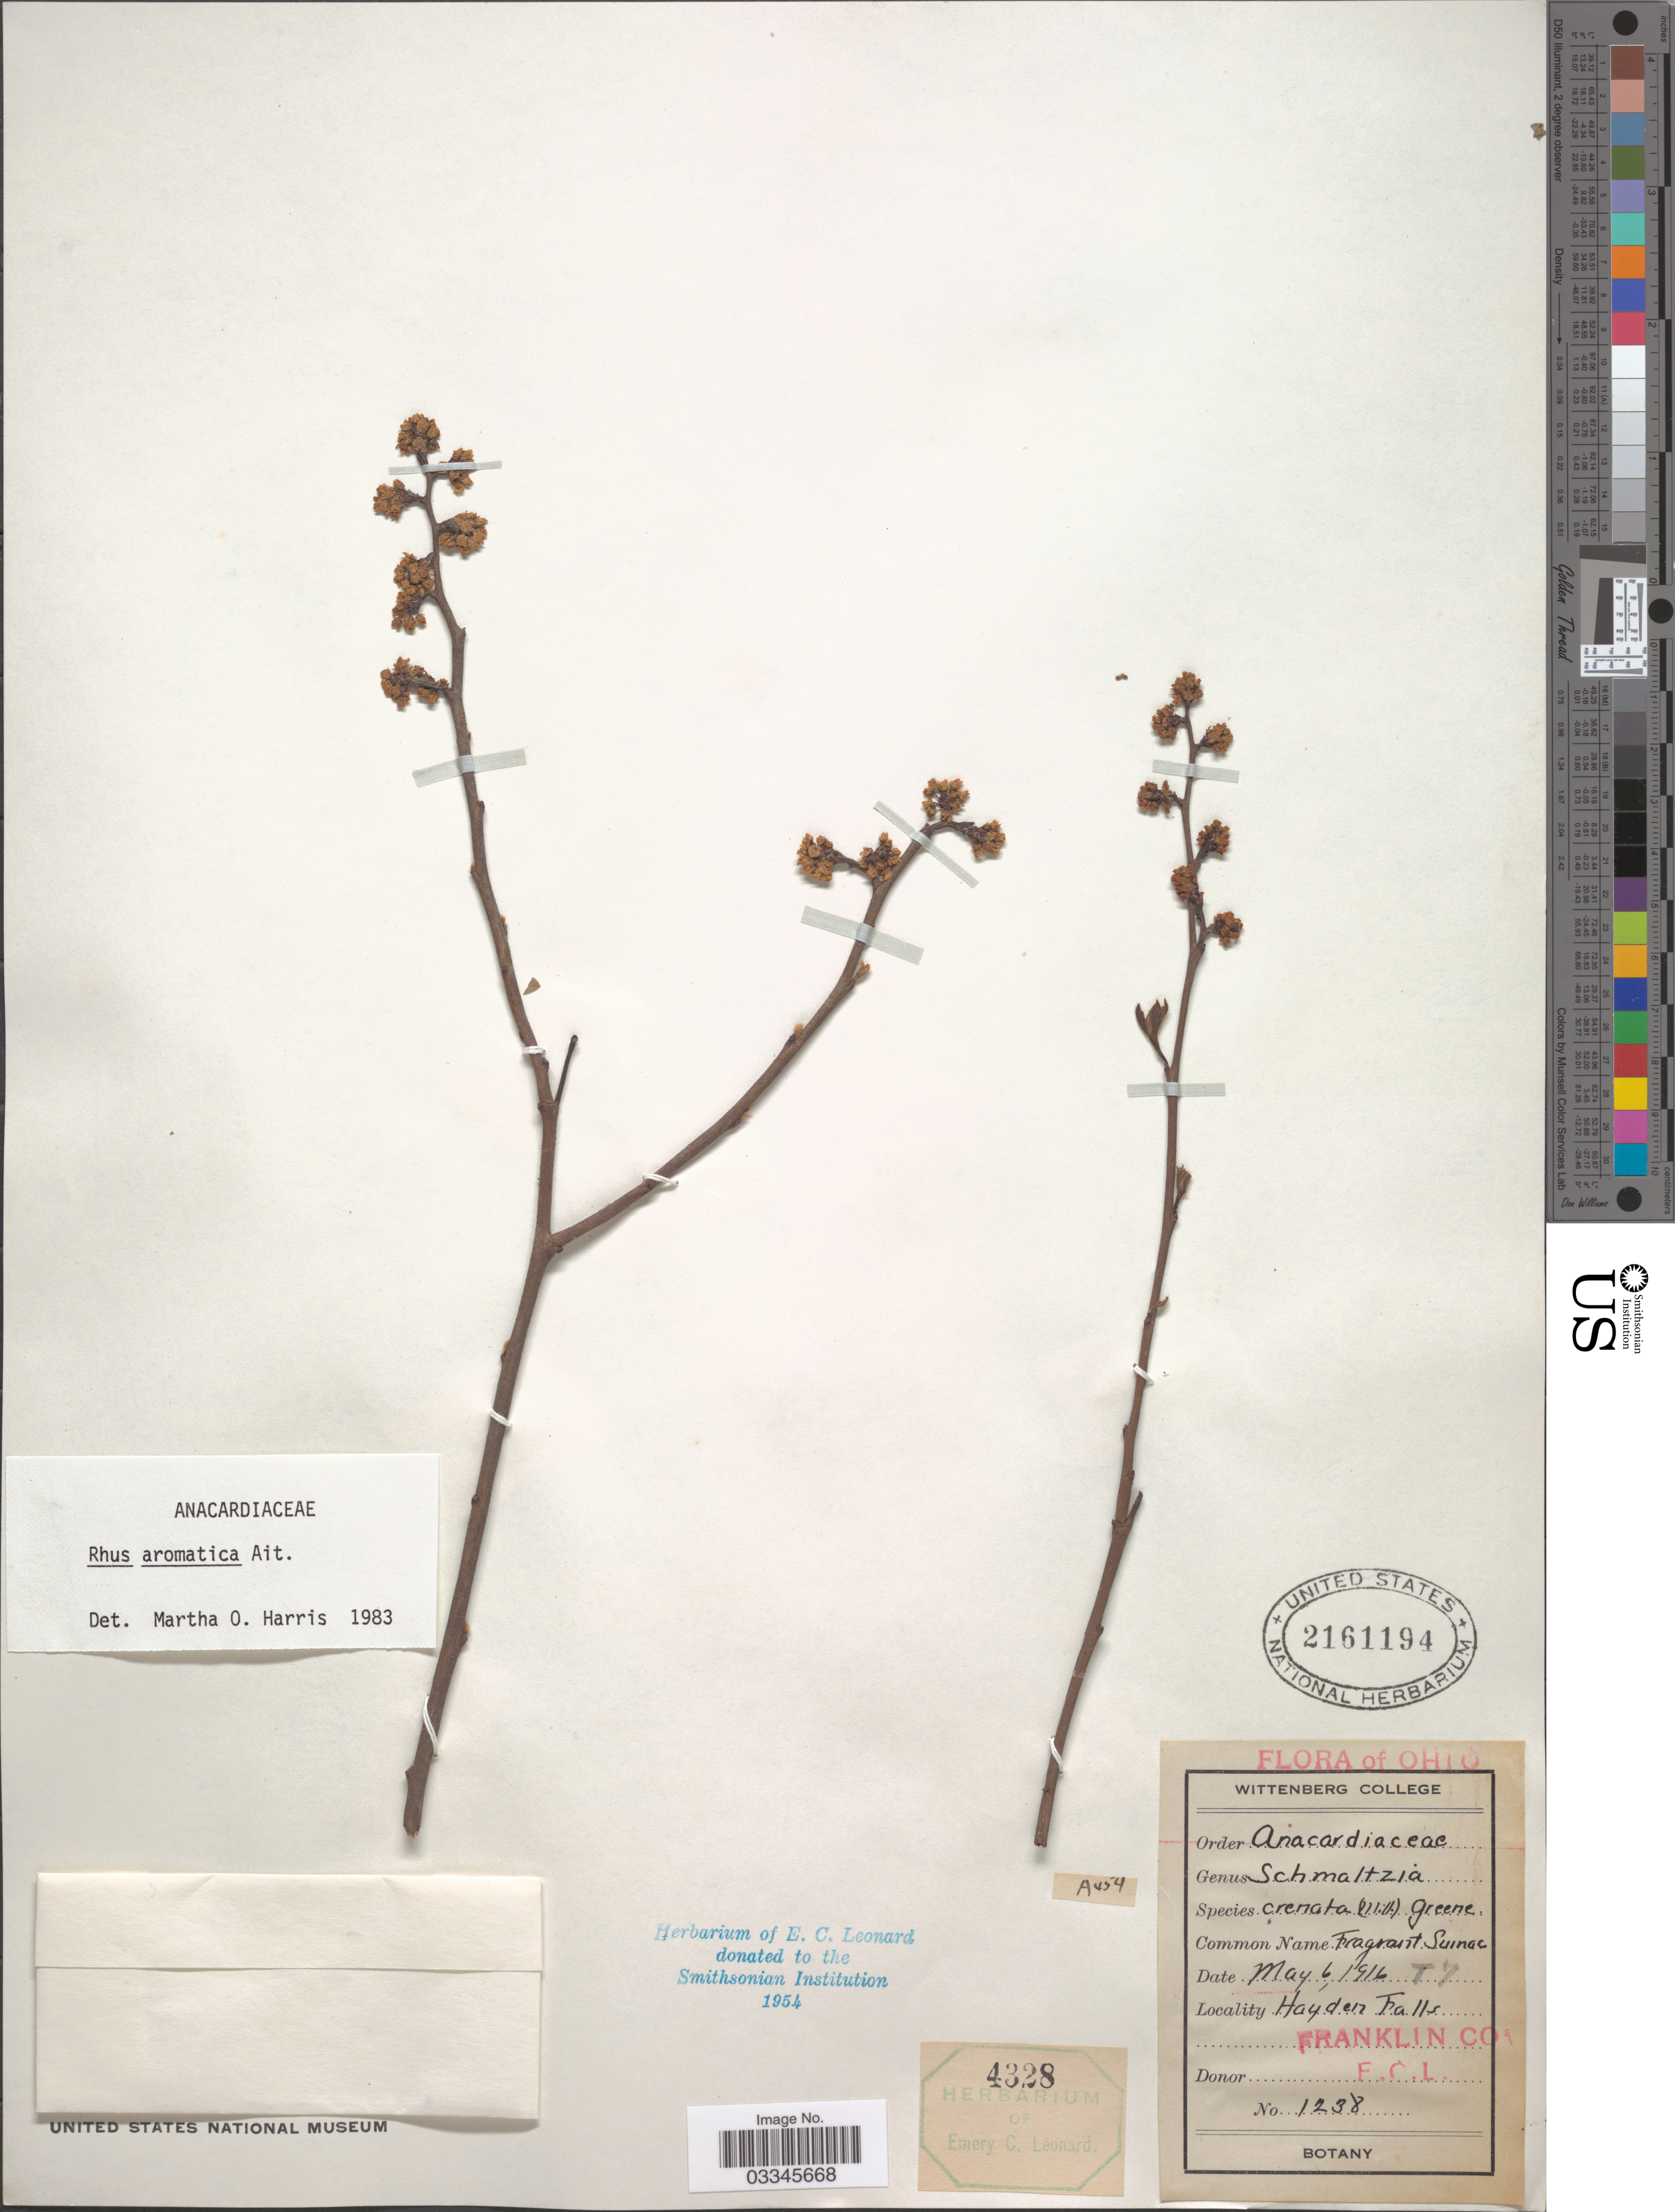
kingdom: Plantae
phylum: Tracheophyta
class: Magnoliopsida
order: Sapindales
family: Anacardiaceae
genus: Rhus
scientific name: Rhus aromatica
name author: Aiton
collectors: E. C. Leonard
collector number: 1238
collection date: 1916-05-06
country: United States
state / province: Ohio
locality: Hayden Falls, Franklin Co.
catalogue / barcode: US 2161194